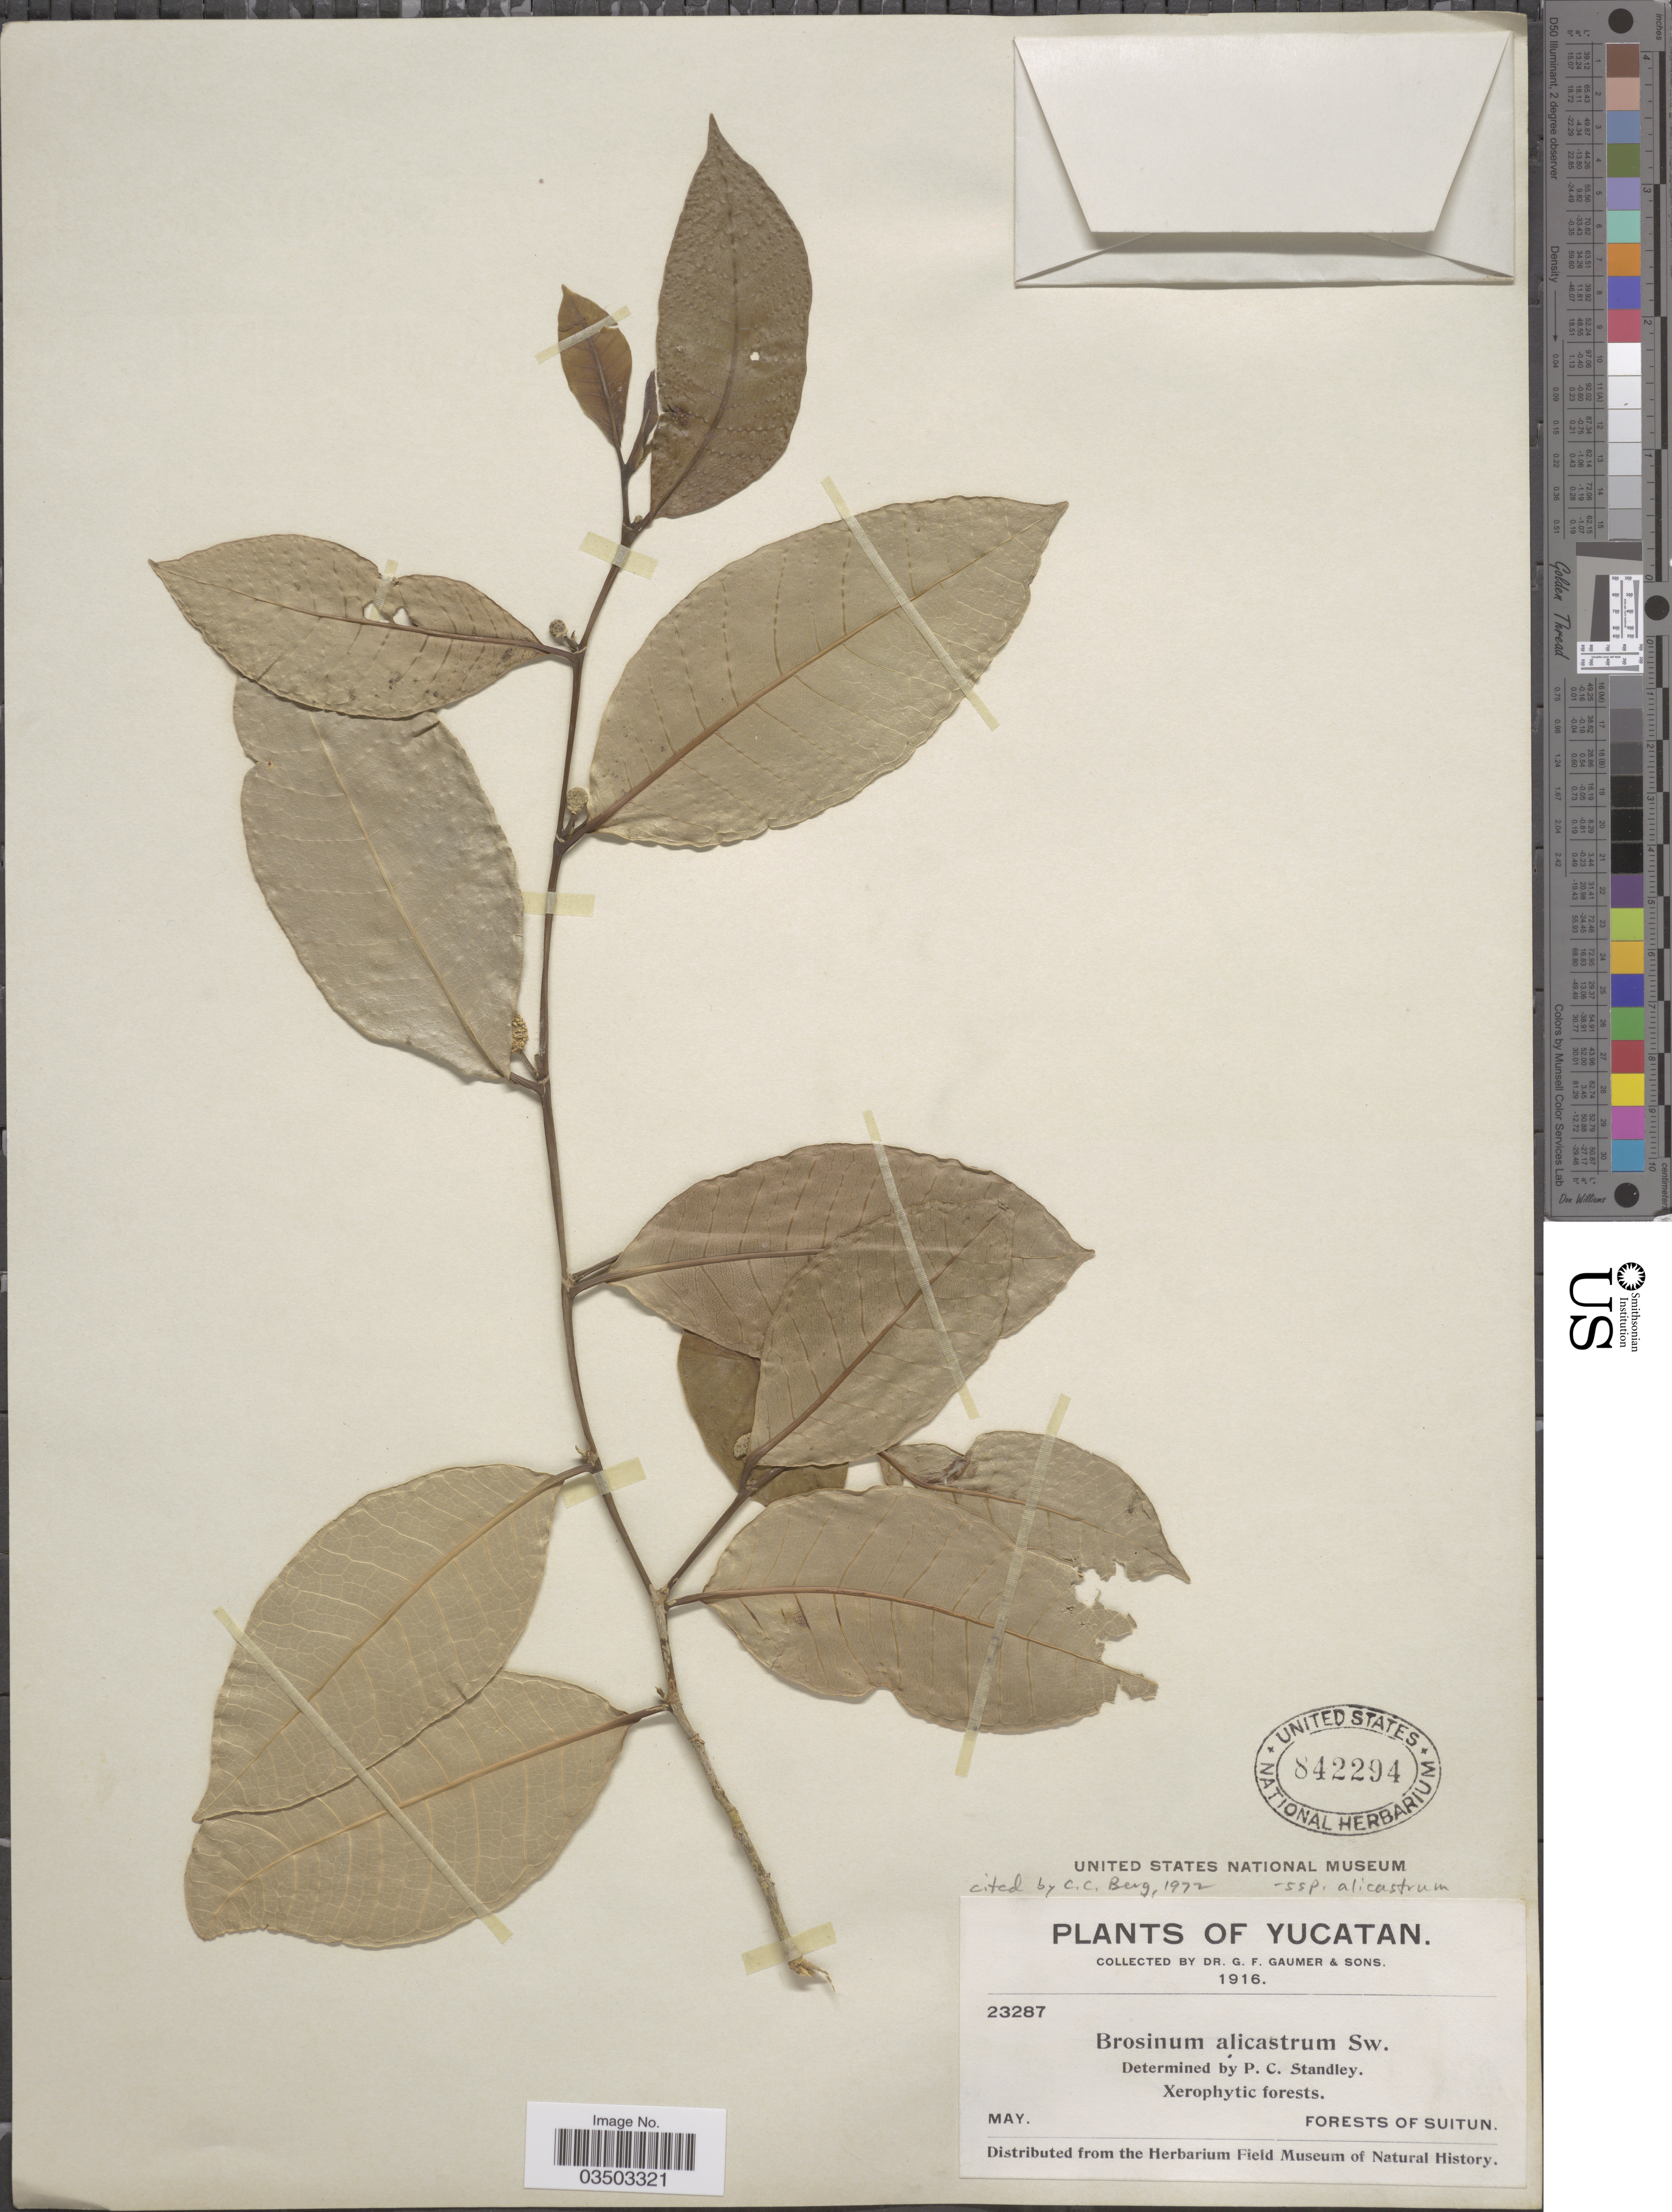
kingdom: Plantae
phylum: Tracheophyta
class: Magnoliopsida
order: Rosales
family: Moraceae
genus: Brosimum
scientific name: Brosimum alicastrum subsp. alicastrum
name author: Sw.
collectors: G. F. Gaumer & Sons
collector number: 23287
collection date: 1916-05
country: Mexico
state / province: Yucatán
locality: Forests of Suitun.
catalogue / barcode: US 842294